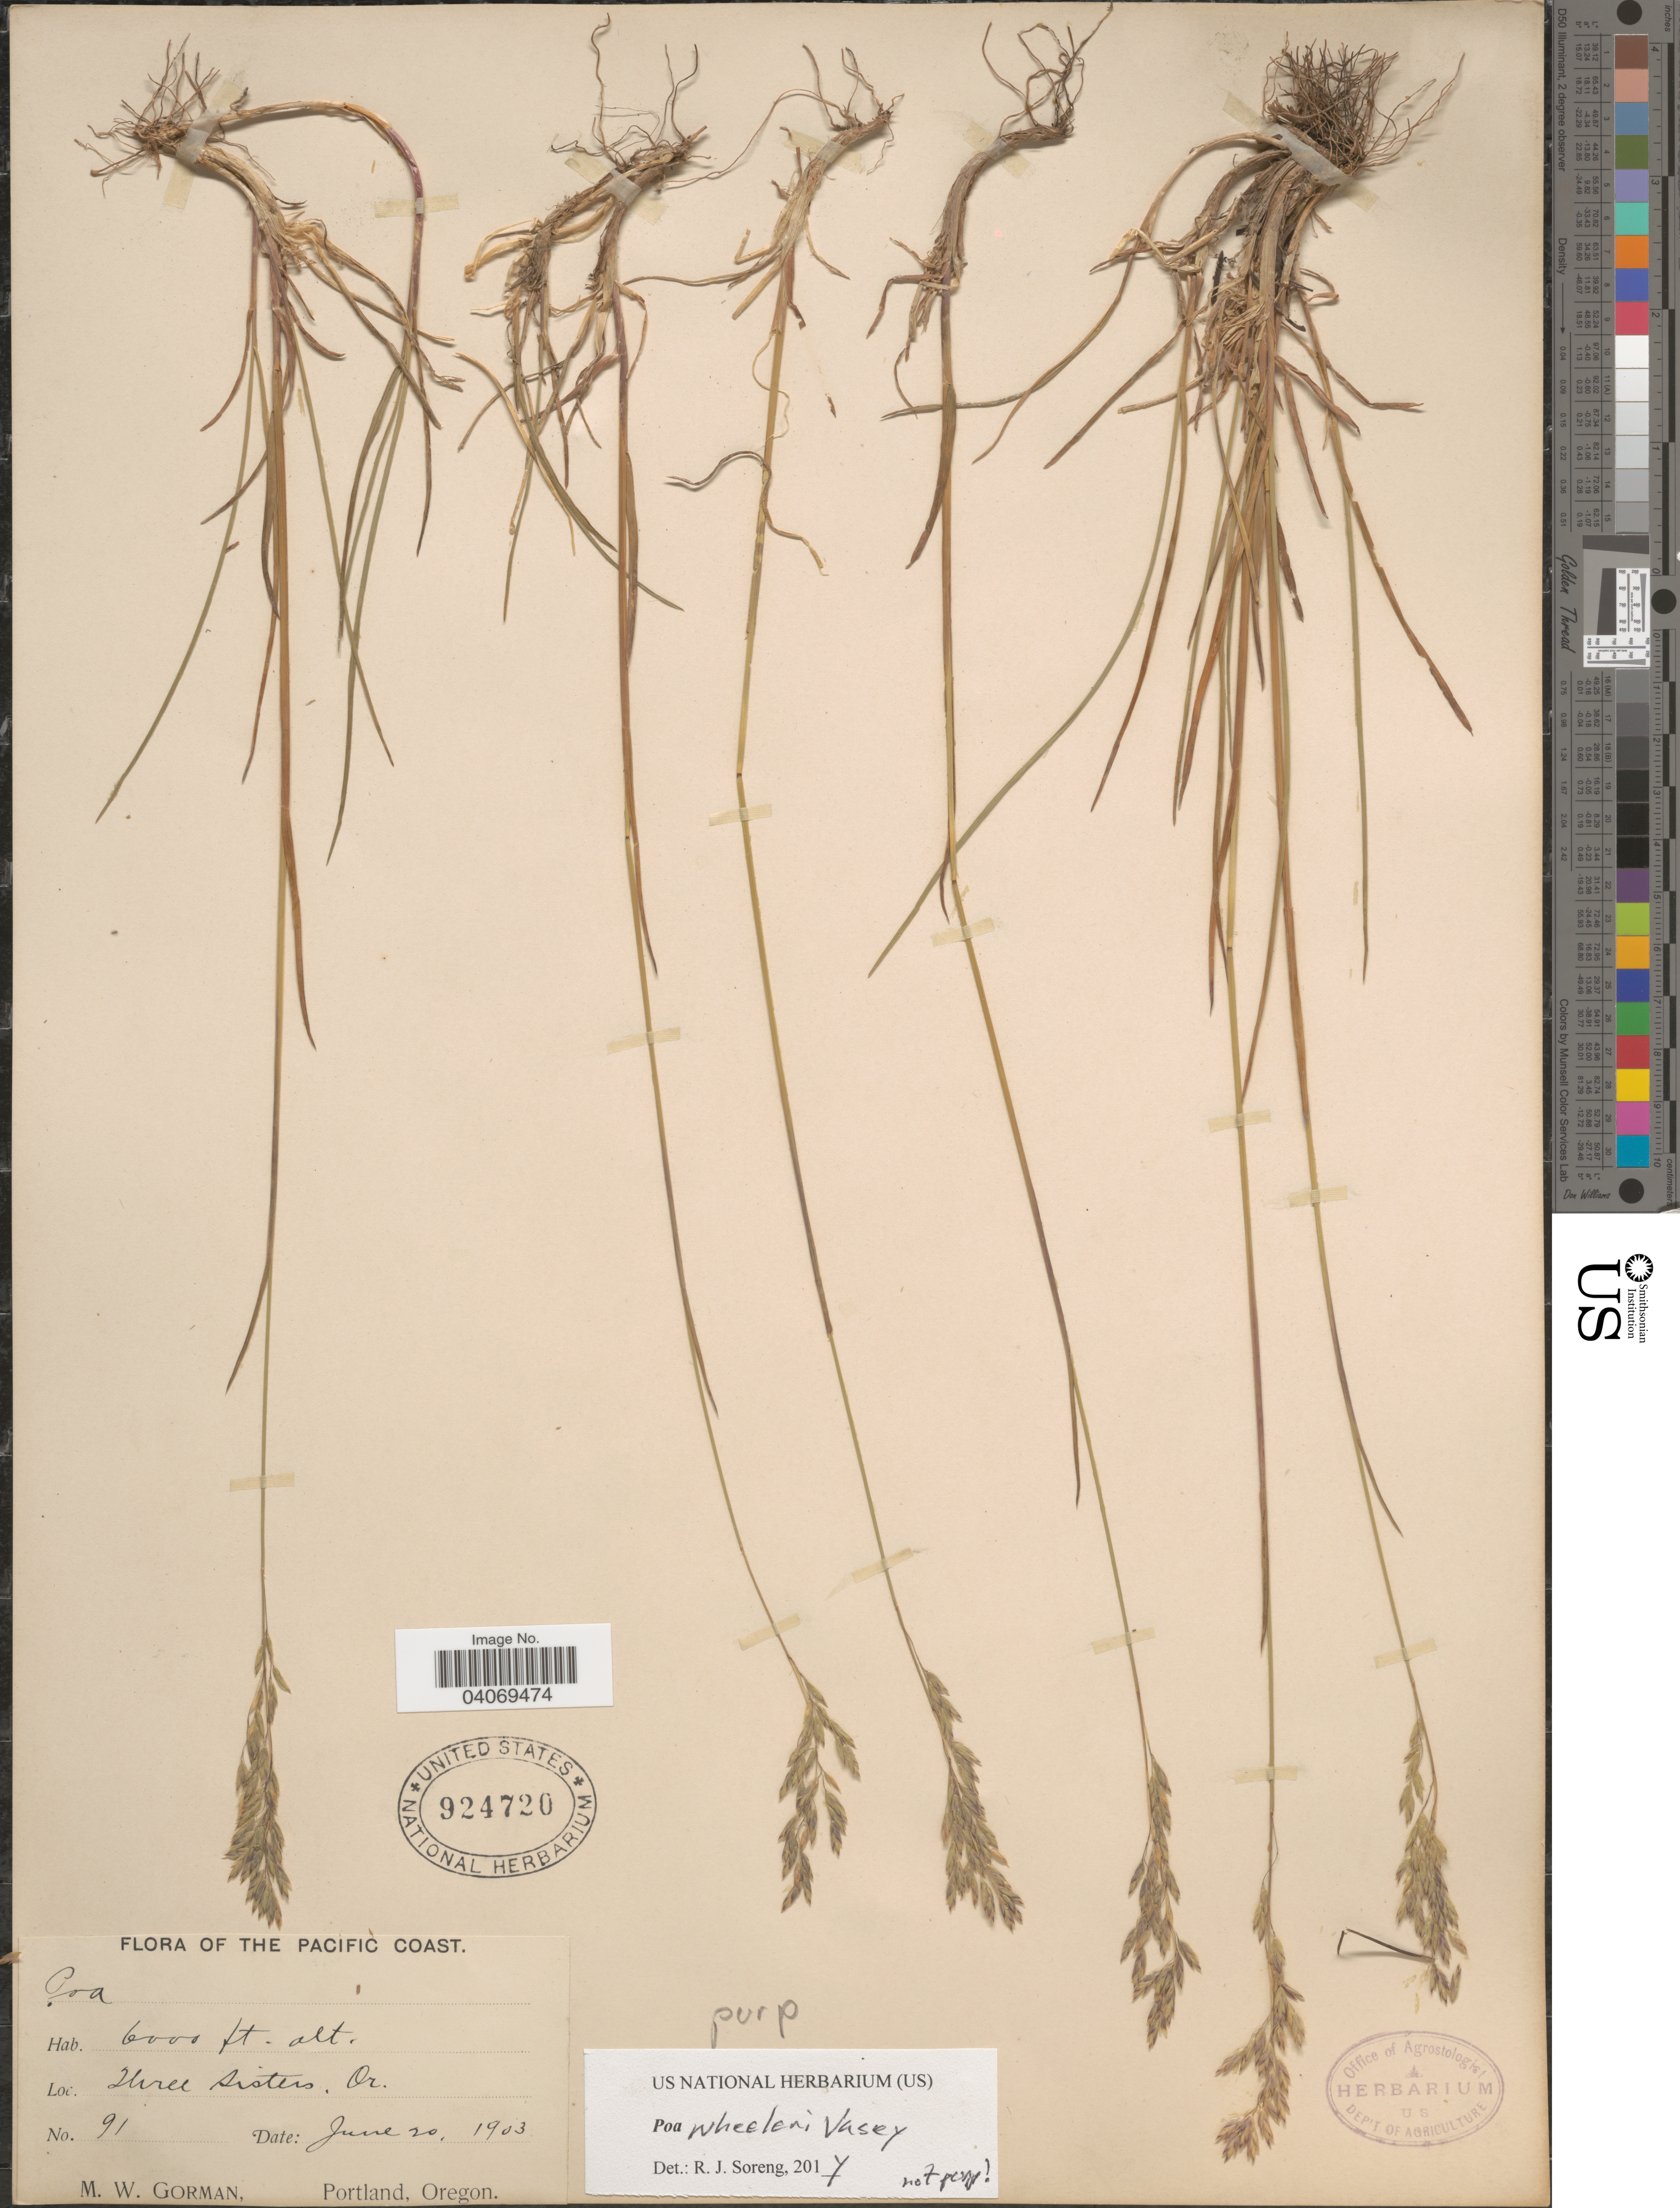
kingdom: Plantae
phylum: Tracheophyta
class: Liliopsida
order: Poales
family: Poaceae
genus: Poa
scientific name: Poa wheeleri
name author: Vasey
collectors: M. W. Gorman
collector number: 91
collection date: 1903-06-20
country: United States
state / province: Oregon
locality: Pacific Coast. Three Sisters.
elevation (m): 1829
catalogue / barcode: US 924720